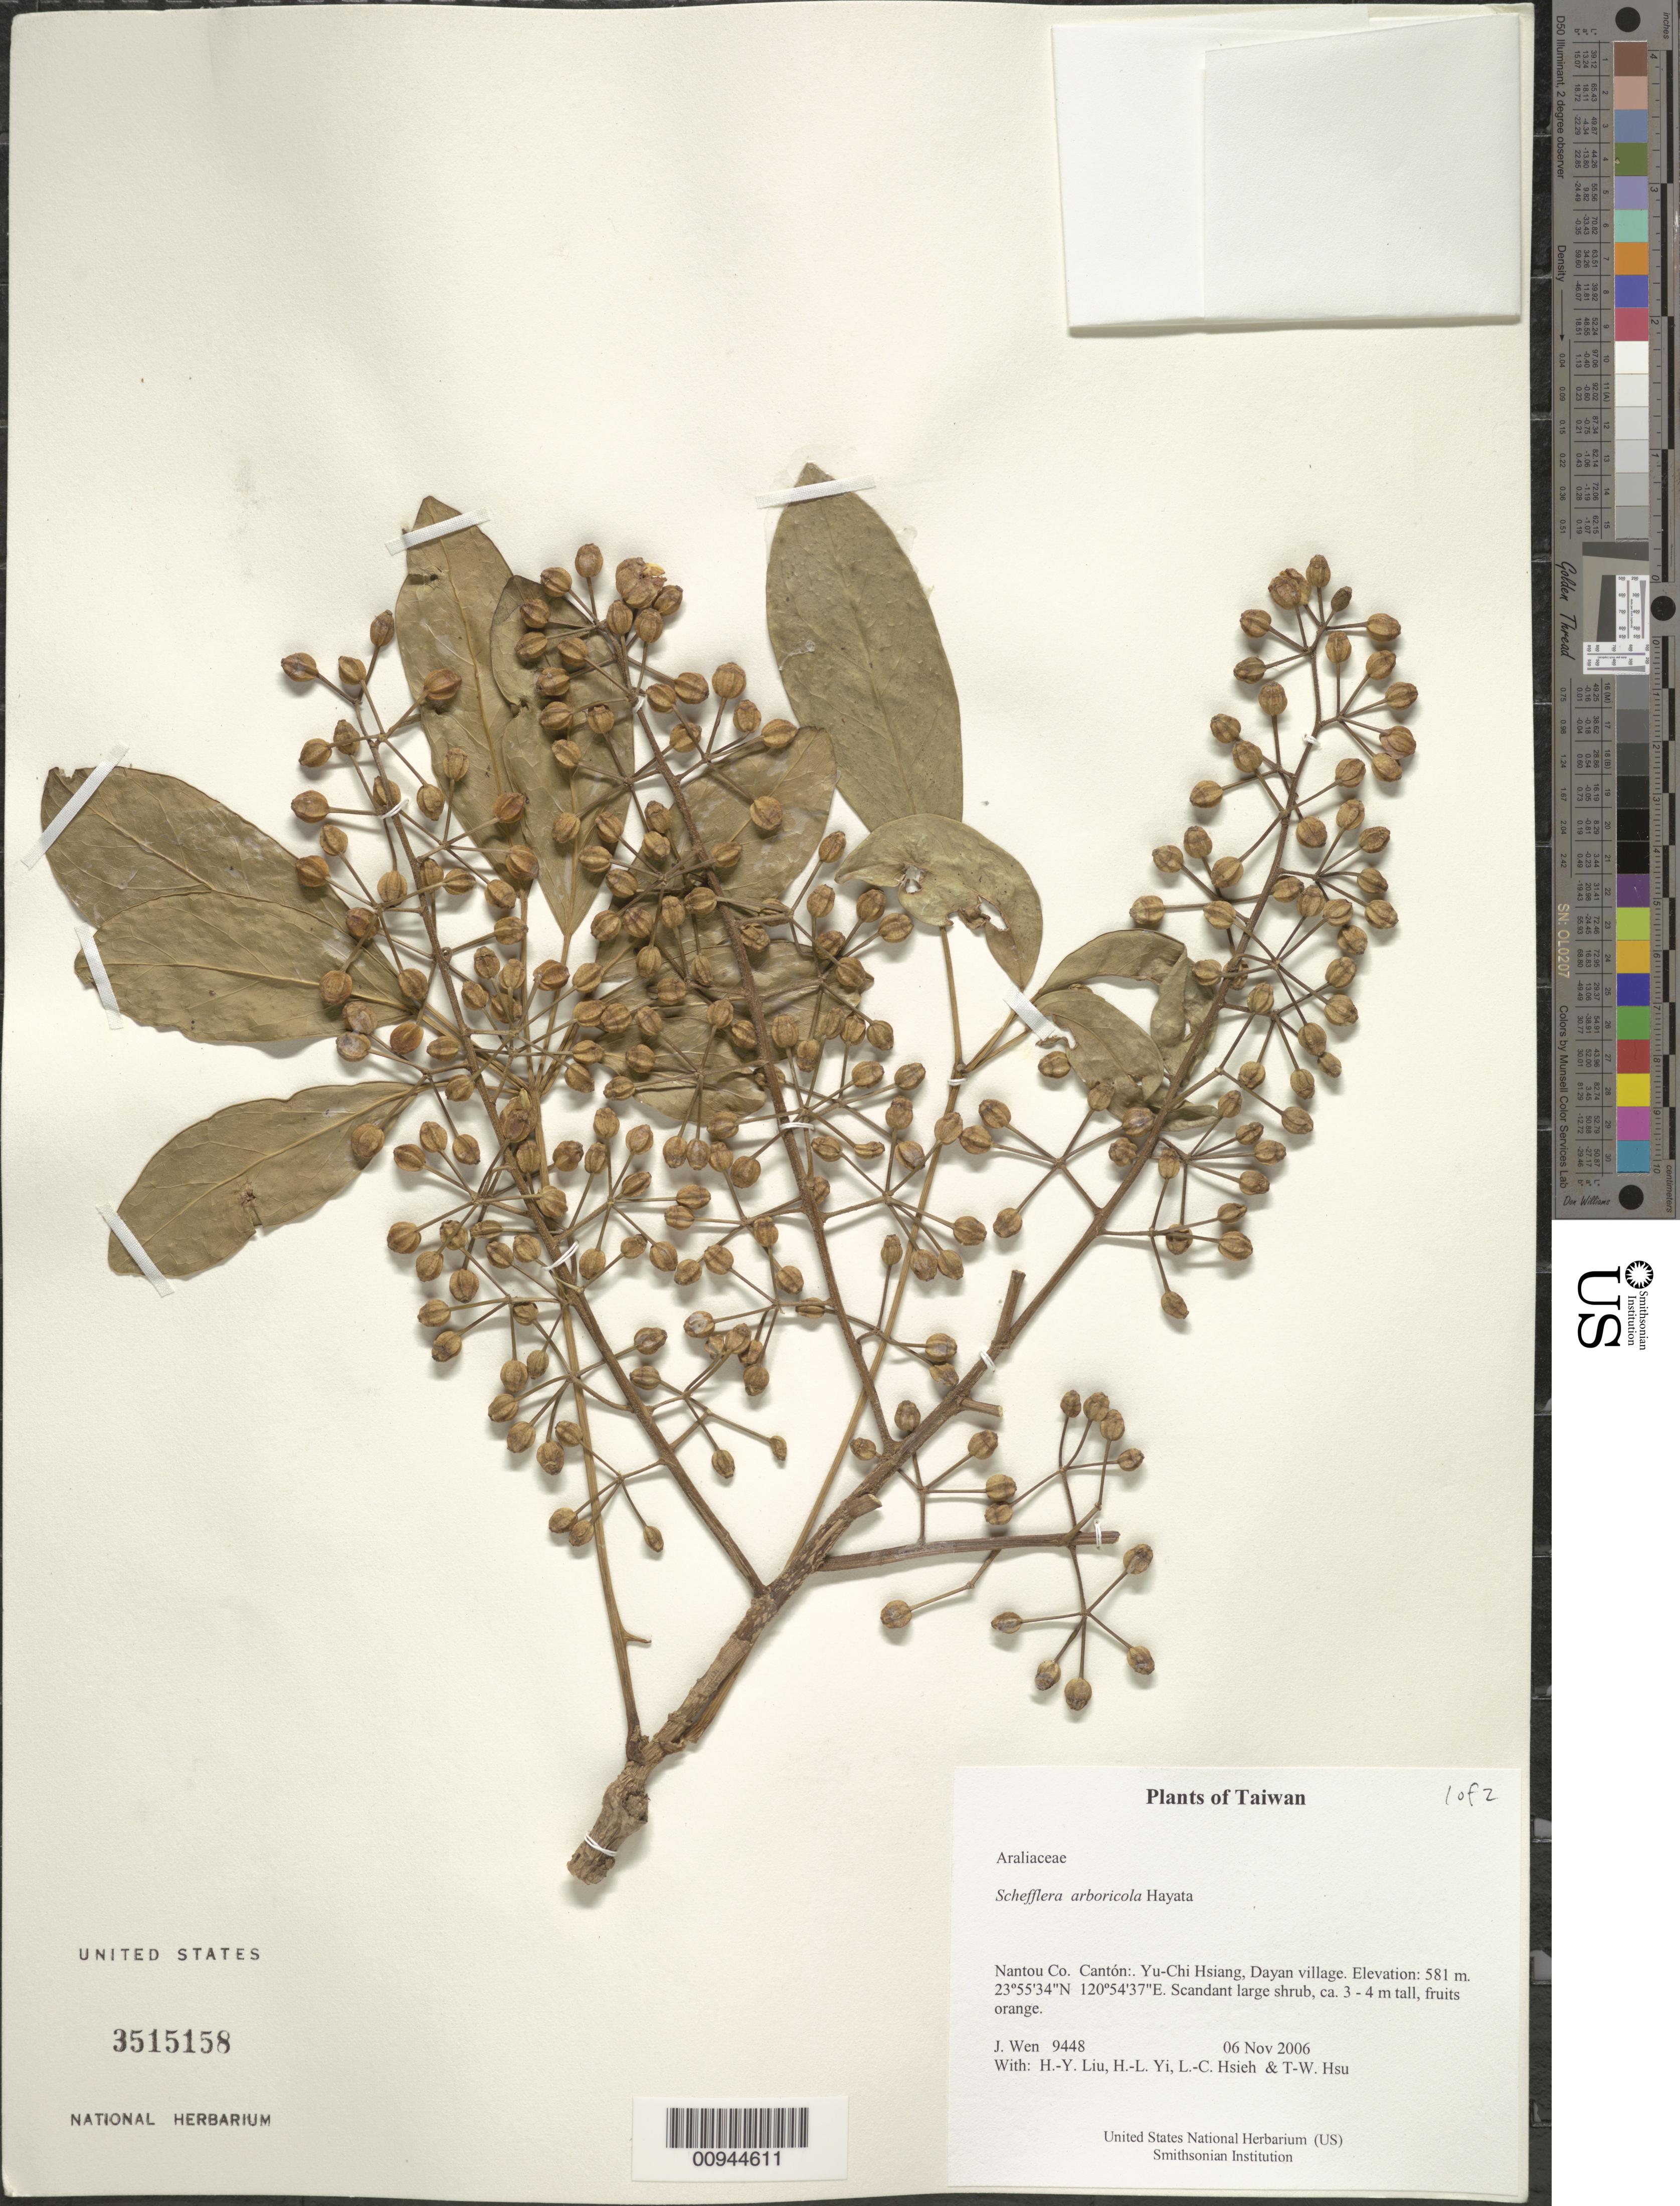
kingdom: Plantae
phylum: Tracheophyta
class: Magnoliopsida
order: Apiales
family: Araliaceae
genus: Schefflera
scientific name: Schefflera arboricola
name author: Hayata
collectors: J. Wen, H. Liu, H. l. Yi, L. Hsieh & T. Hsu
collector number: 9448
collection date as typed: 06 Nov 2006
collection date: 2006-11-06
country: Taiwan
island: Taiwan [Formosa]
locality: Yu Chi Hsiang, Dayan Village.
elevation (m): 581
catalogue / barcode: US 3515158